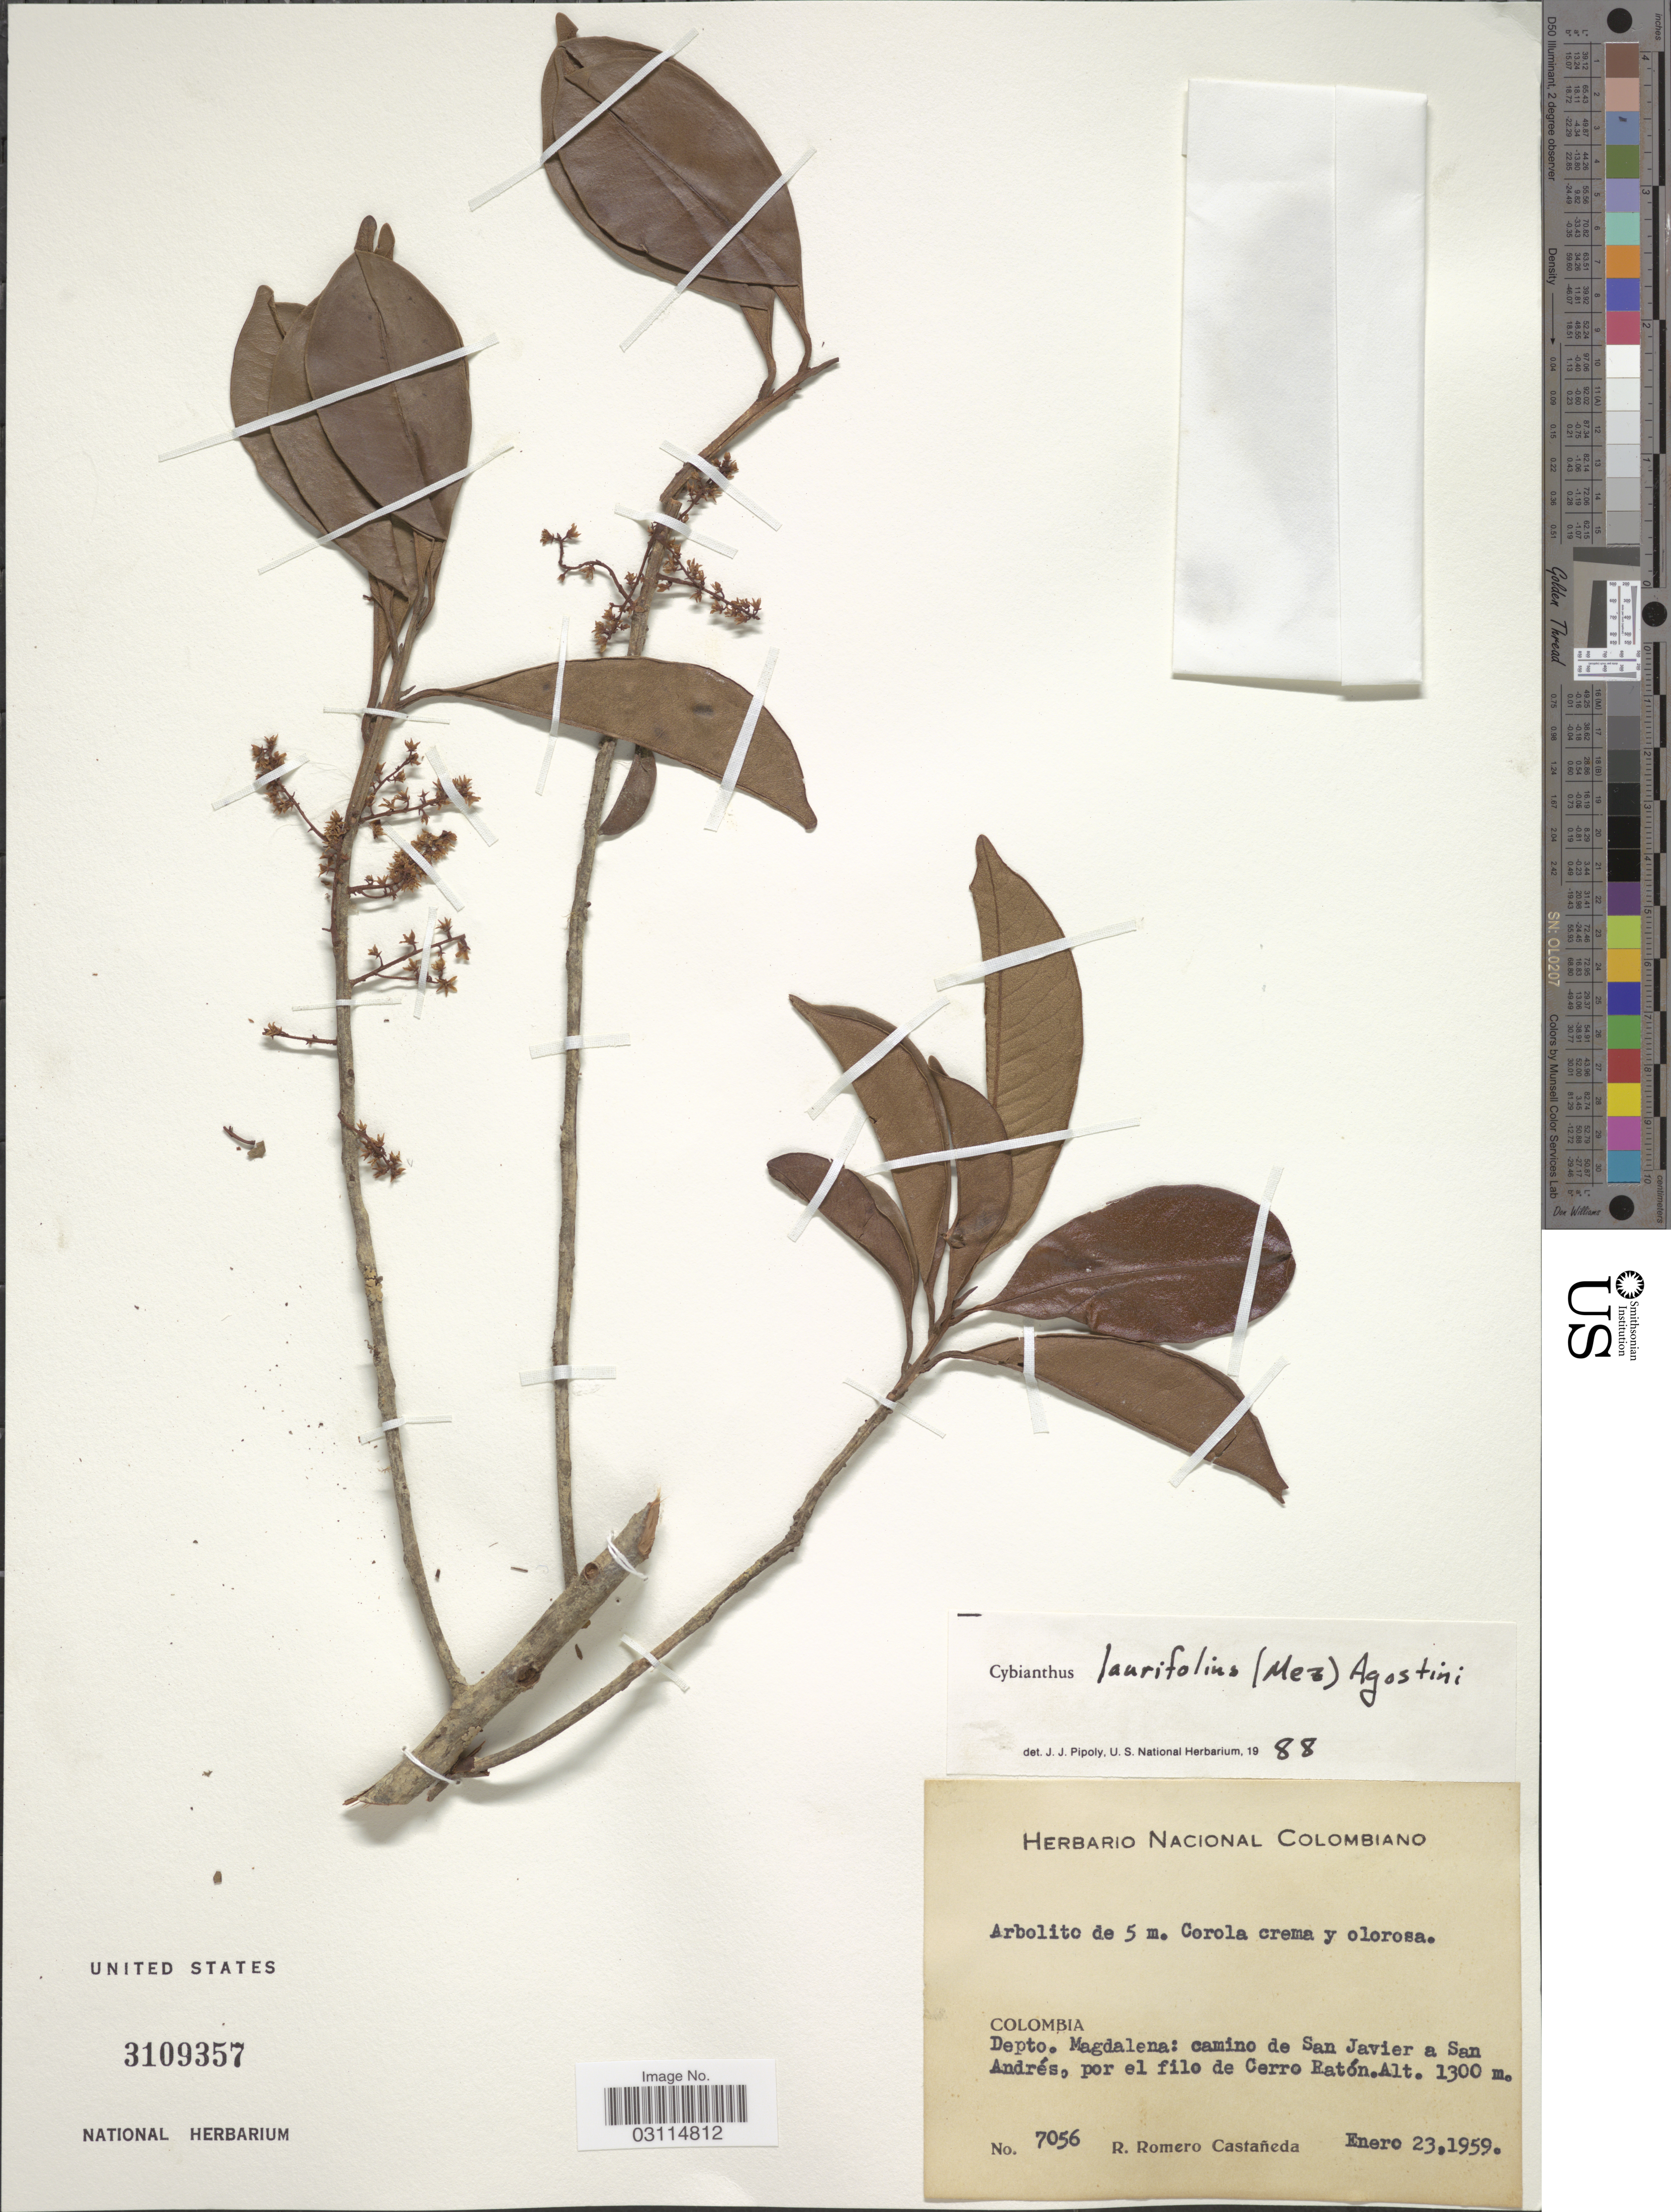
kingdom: Plantae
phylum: Tracheophyta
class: Magnoliopsida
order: Ericales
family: Primulaceae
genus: Cybianthus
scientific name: Cybianthus laurifolius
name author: (Mez) G. Agostini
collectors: R. Romero Castañeda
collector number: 7056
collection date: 1959-01-23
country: Colombia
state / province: Magdalena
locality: camino de San Javier a San Andrés, por el filo de Cerro Ratón.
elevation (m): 1300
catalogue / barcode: US 3109357